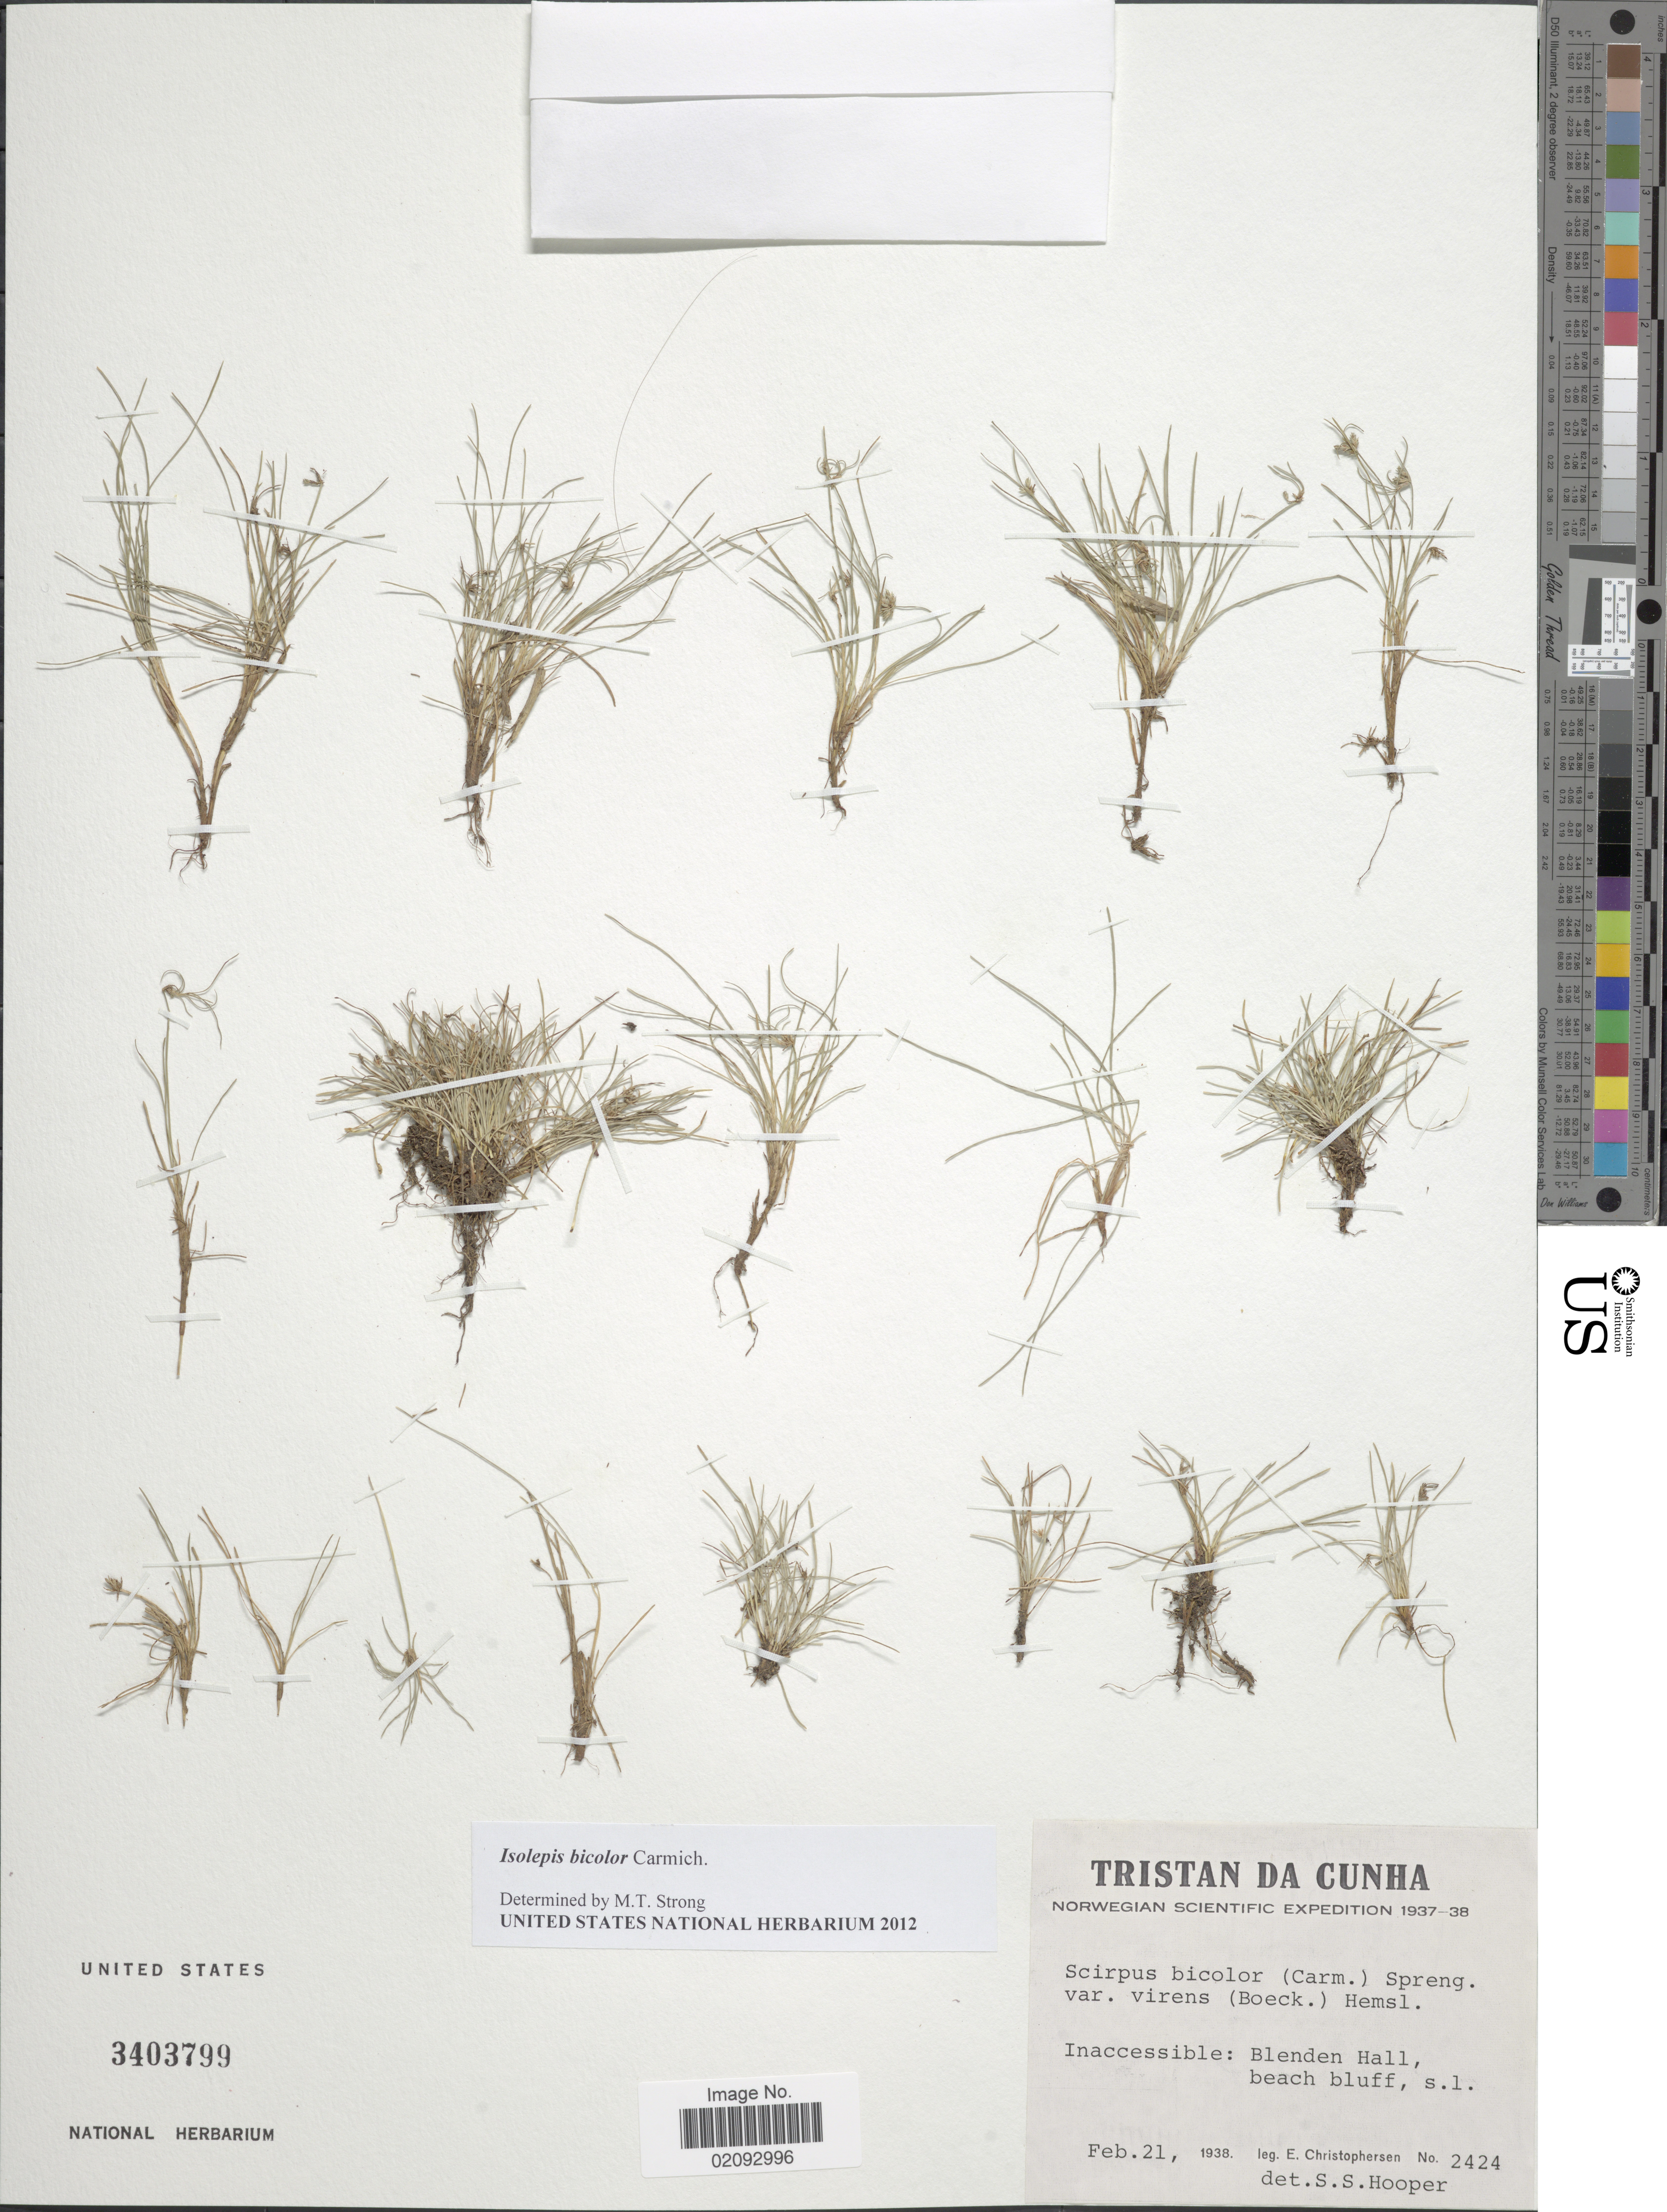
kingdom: Plantae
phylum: Tracheophyta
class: Liliopsida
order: Poales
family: Cyperaceae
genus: Isolepis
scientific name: Isolepis bicolor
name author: Carmich.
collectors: E. Christophersen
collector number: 2424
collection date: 1938-02-21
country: St. Helena Islands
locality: Tristan Da Cunha, Inaccessible: Blendn Hall, beach luff, s. l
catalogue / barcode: US 3403799